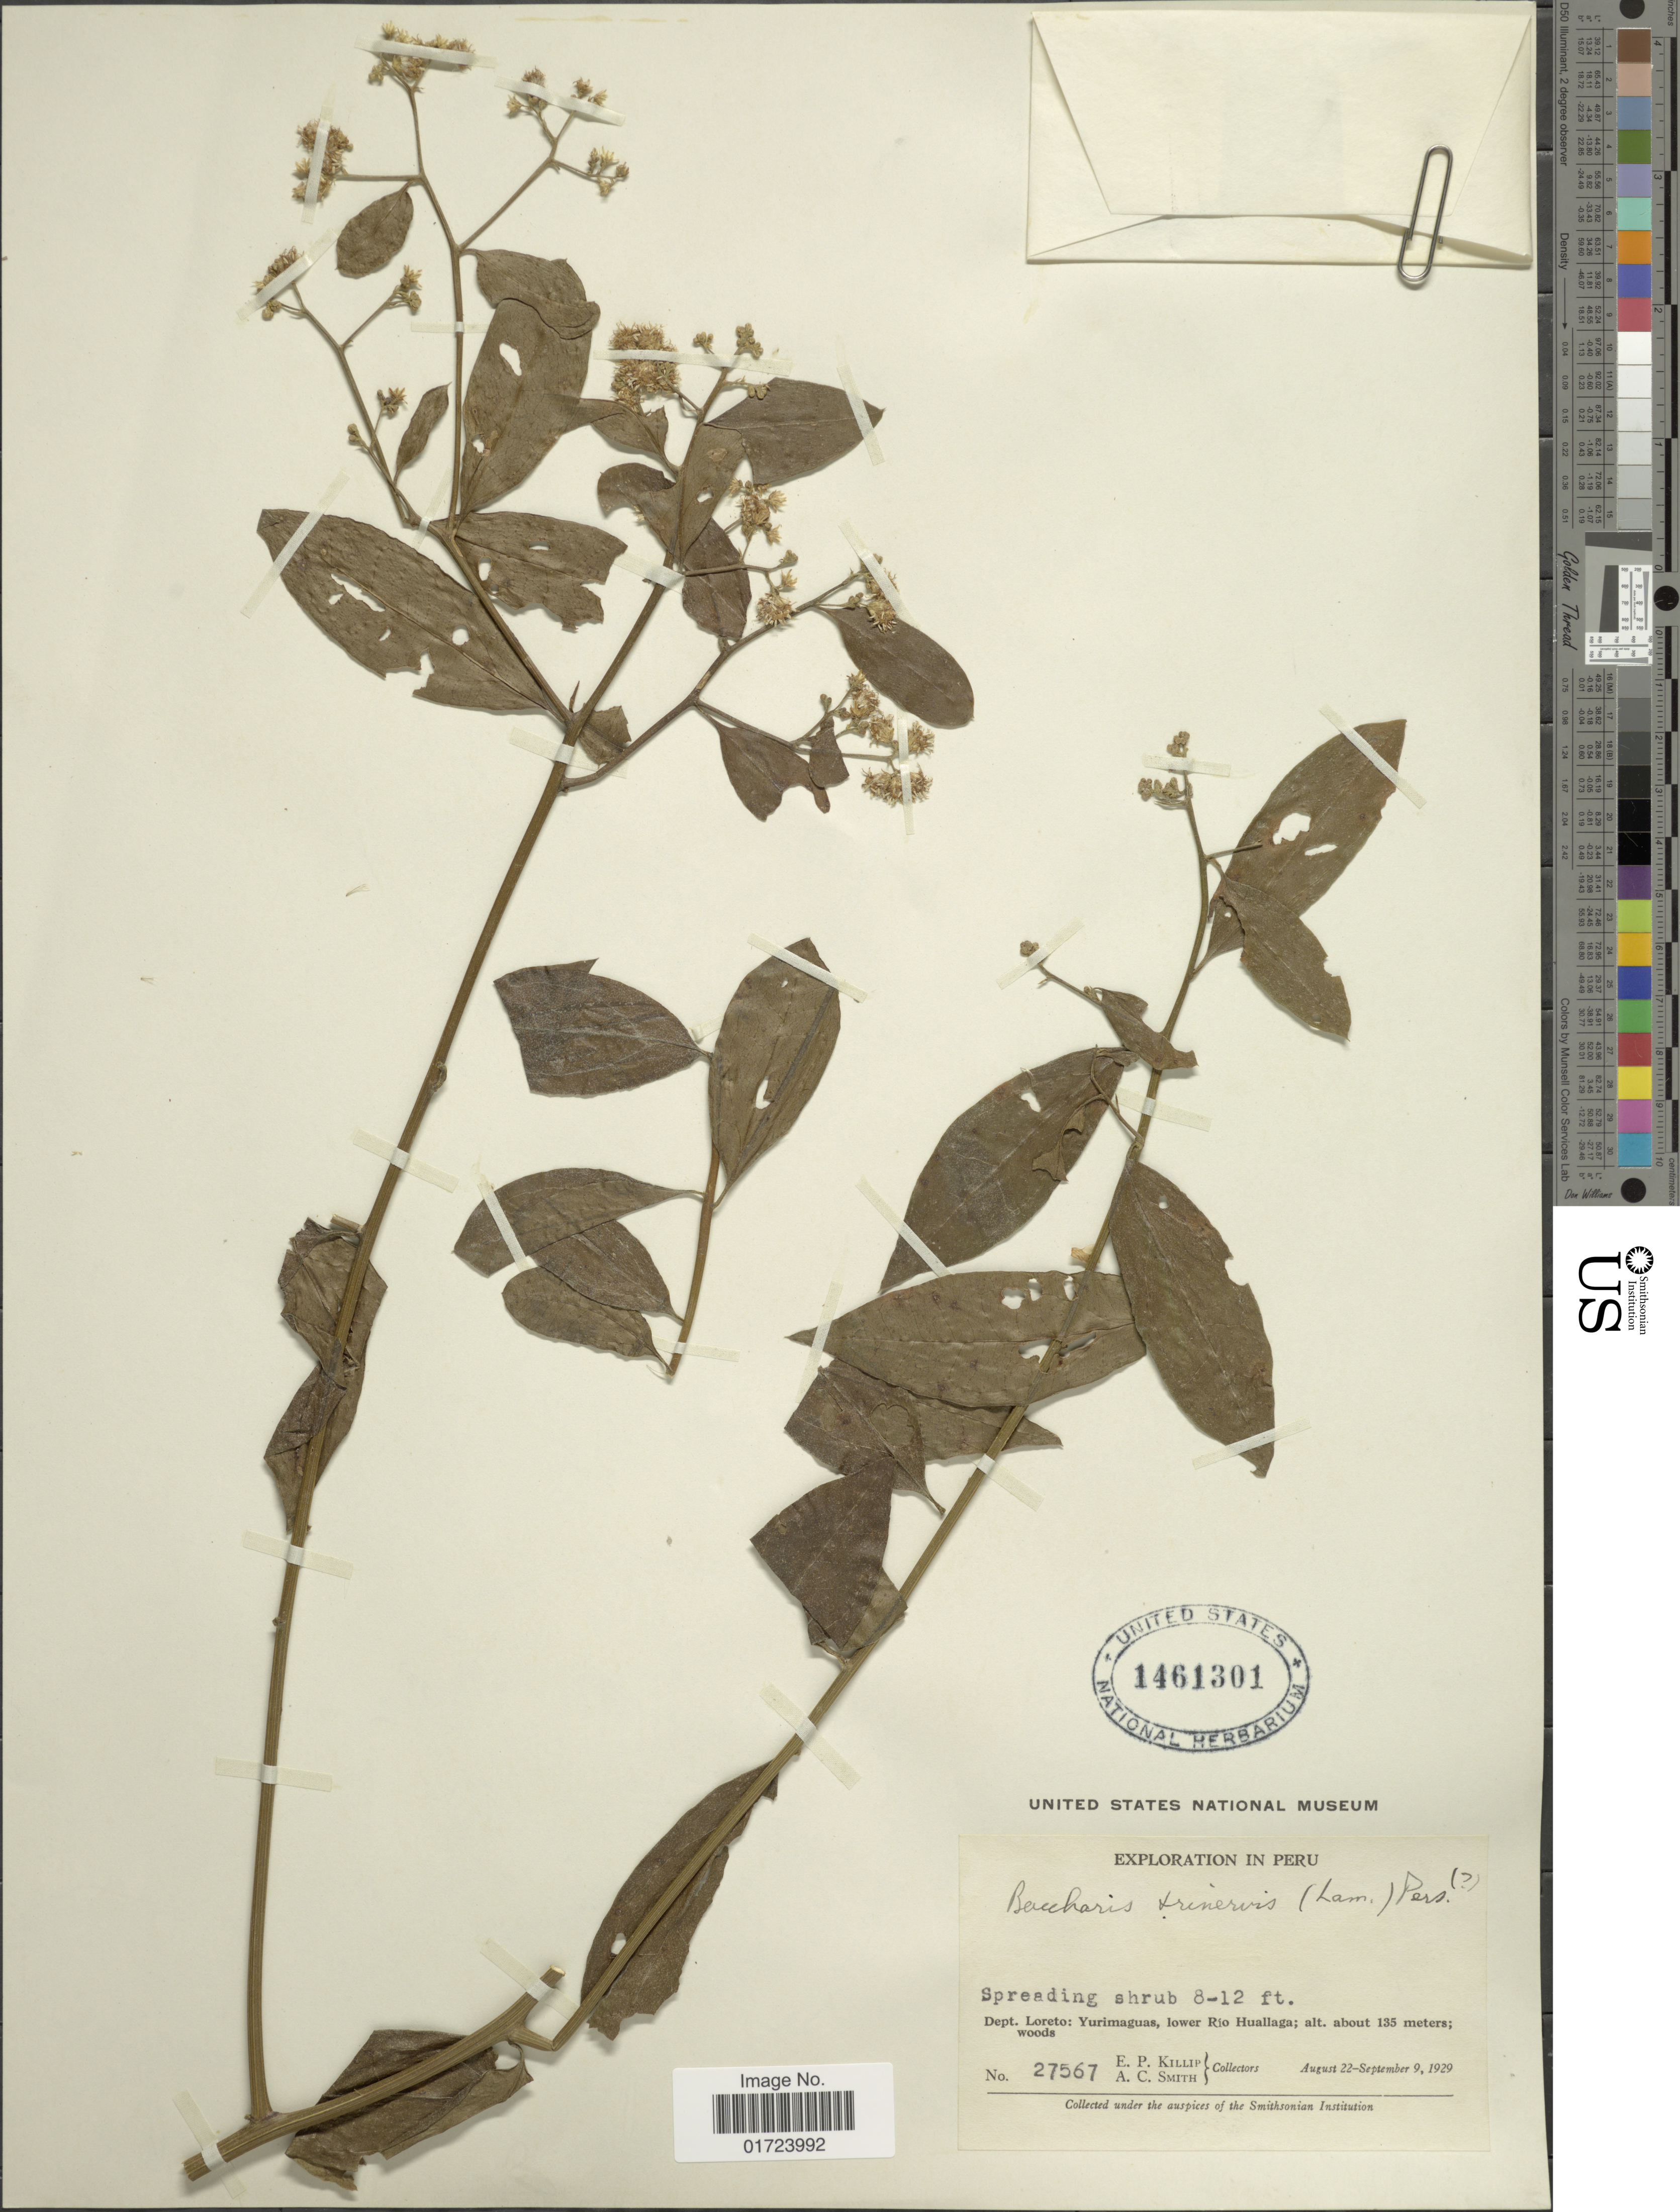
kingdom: Plantae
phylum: Tracheophyta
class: Magnoliopsida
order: Asterales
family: Asteraceae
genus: Baccharis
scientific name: Baccharis trinervis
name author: (Lam.) Pers.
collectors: E. P. Killip & A. C. Smith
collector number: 27567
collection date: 1929-08-22/1929-09-09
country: Peru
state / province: Loreto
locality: Dept.Loreto: Yurimaguas, lower Rio Hullaga.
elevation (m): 135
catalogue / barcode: US 1461301